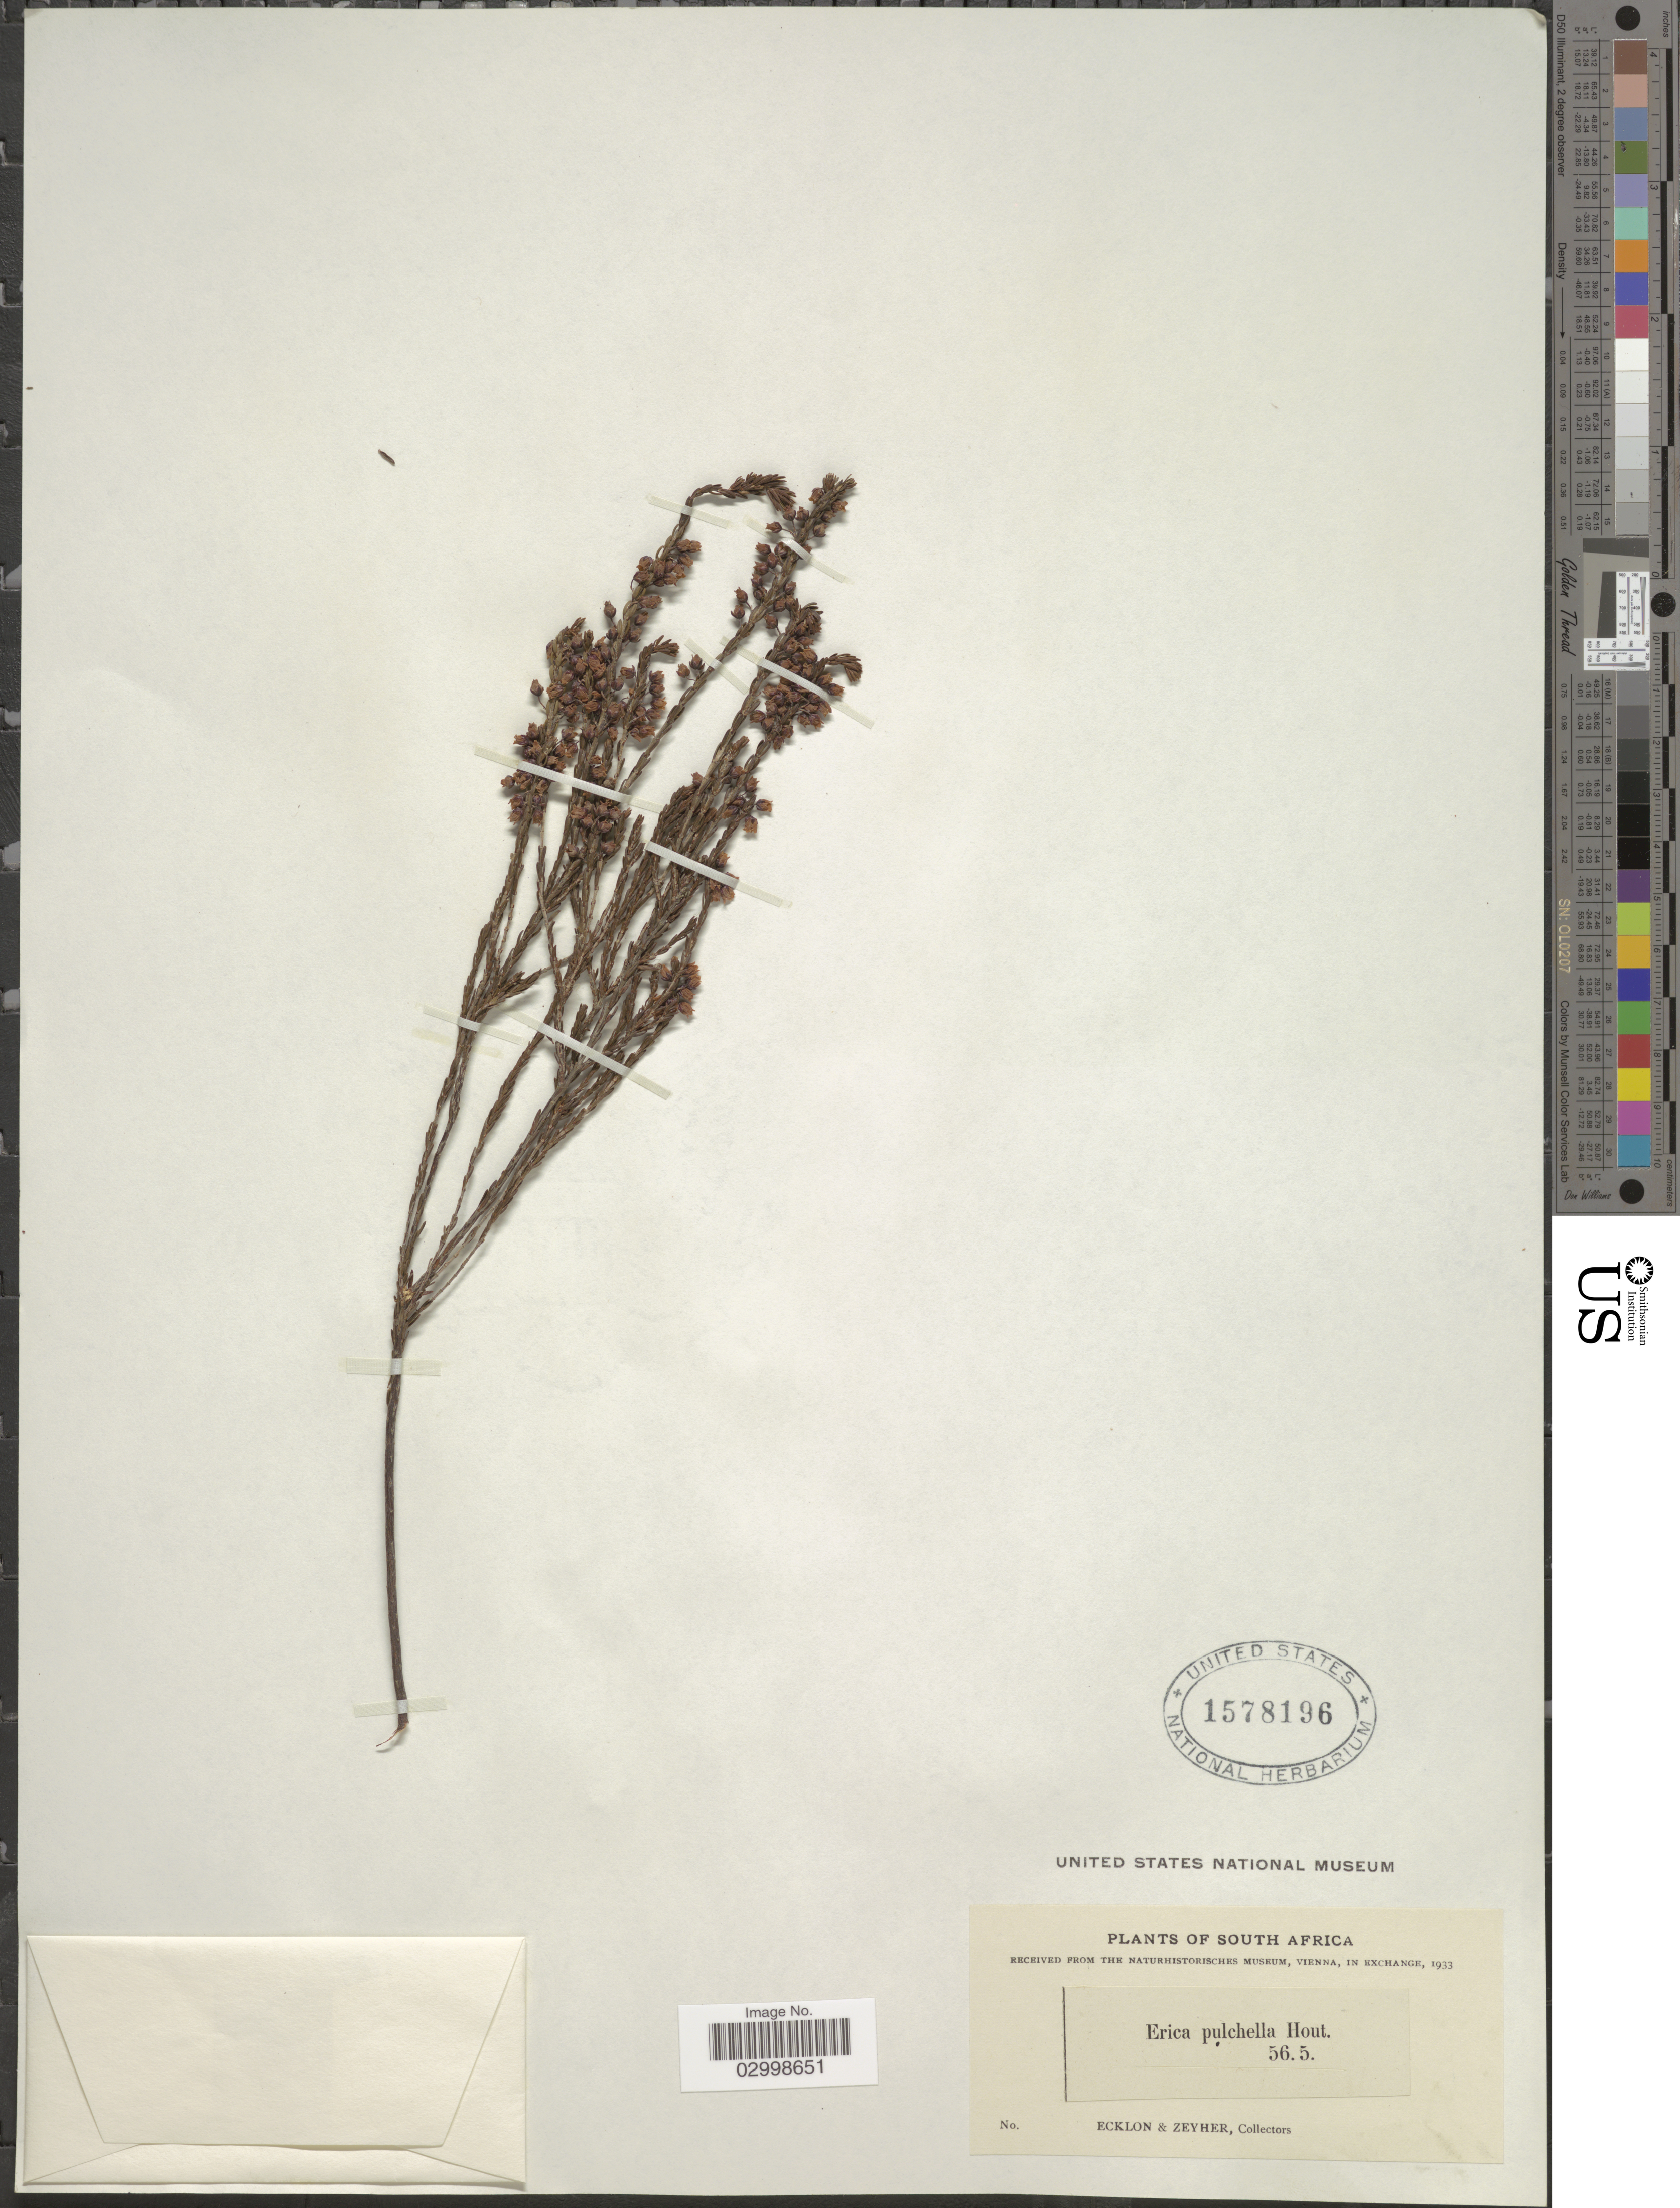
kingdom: Plantae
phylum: Tracheophyta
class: Magnoliopsida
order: Ericales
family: Ericaceae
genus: Erica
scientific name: Erica pulchella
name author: Houtt.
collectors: -. Ecklon & -. Zeyher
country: South Africa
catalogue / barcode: US 1578196